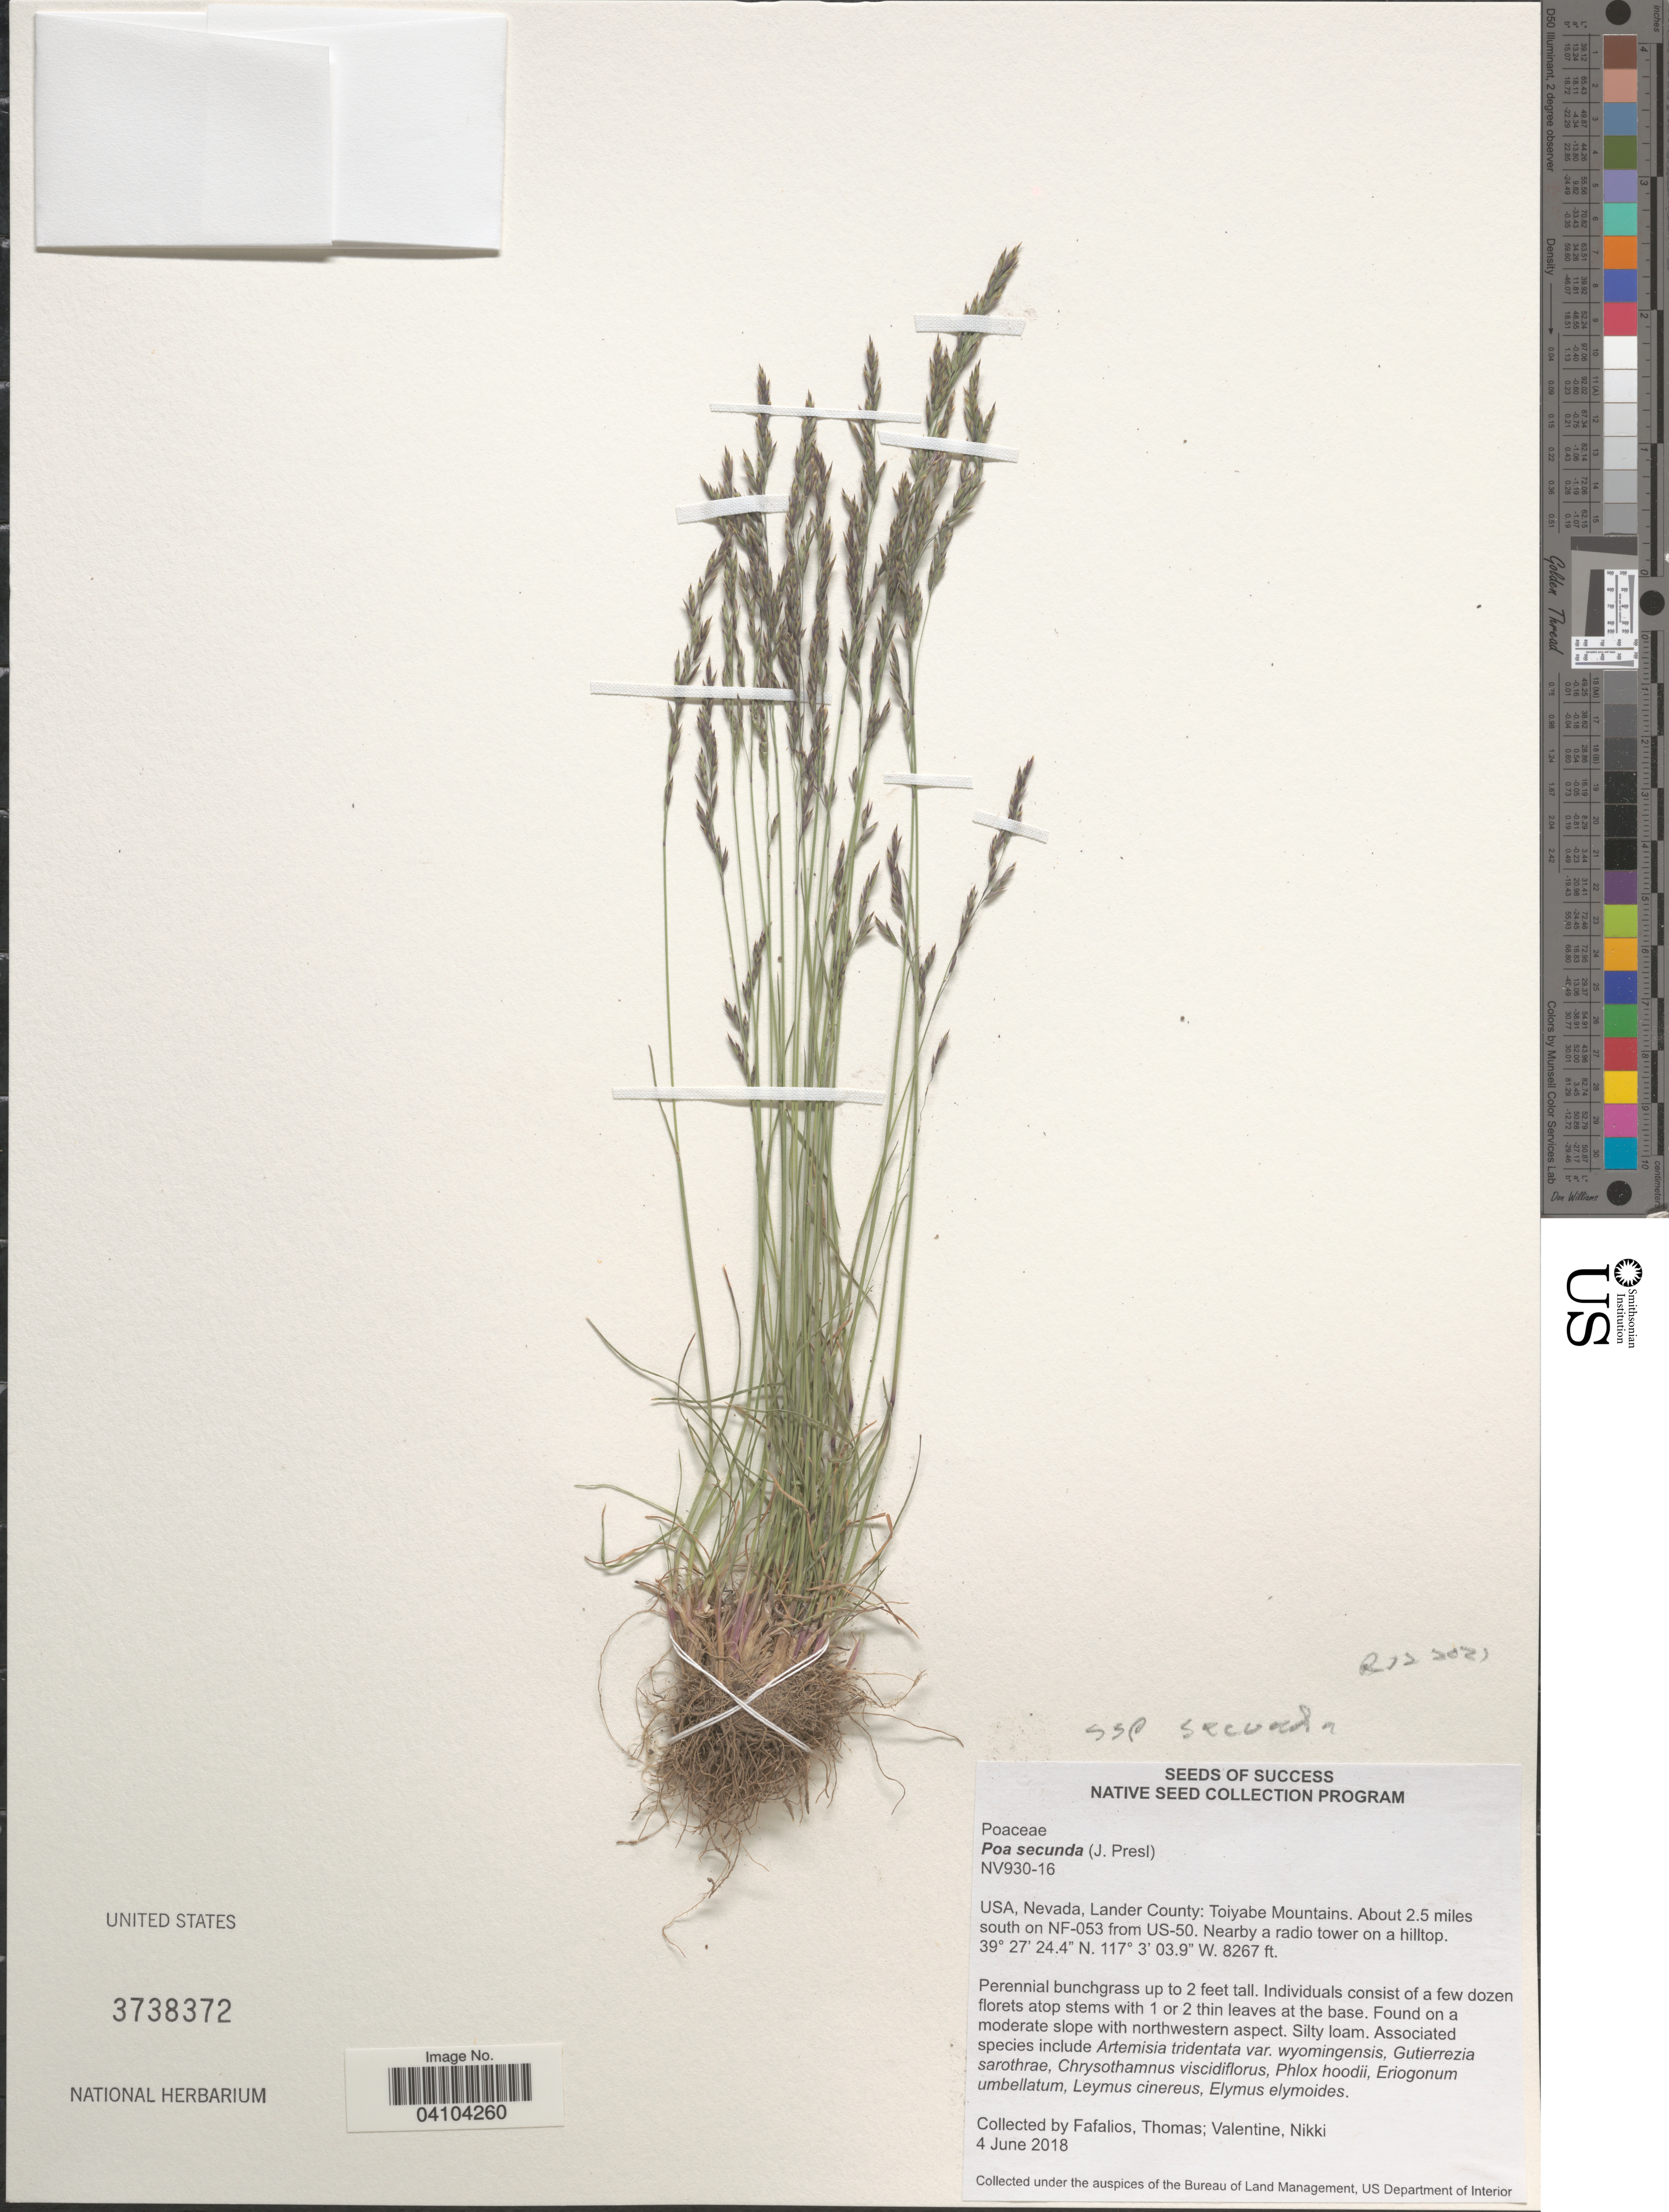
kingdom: Plantae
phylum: Tracheophyta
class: Liliopsida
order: Poales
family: Poaceae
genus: Poa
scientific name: Poa secunda subsp. secunda var. secunda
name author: J. Presl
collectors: F. Thomas & N. Valentine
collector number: NV930-16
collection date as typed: Transcribed d/m/y: 4/6/2018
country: United States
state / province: Nevada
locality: Lander County: Toiyabe Mountains. About 2.5 miles south on NF-053 from US-50. Nearby a radio tower on a hilltop.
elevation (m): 2520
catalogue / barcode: US 3738372